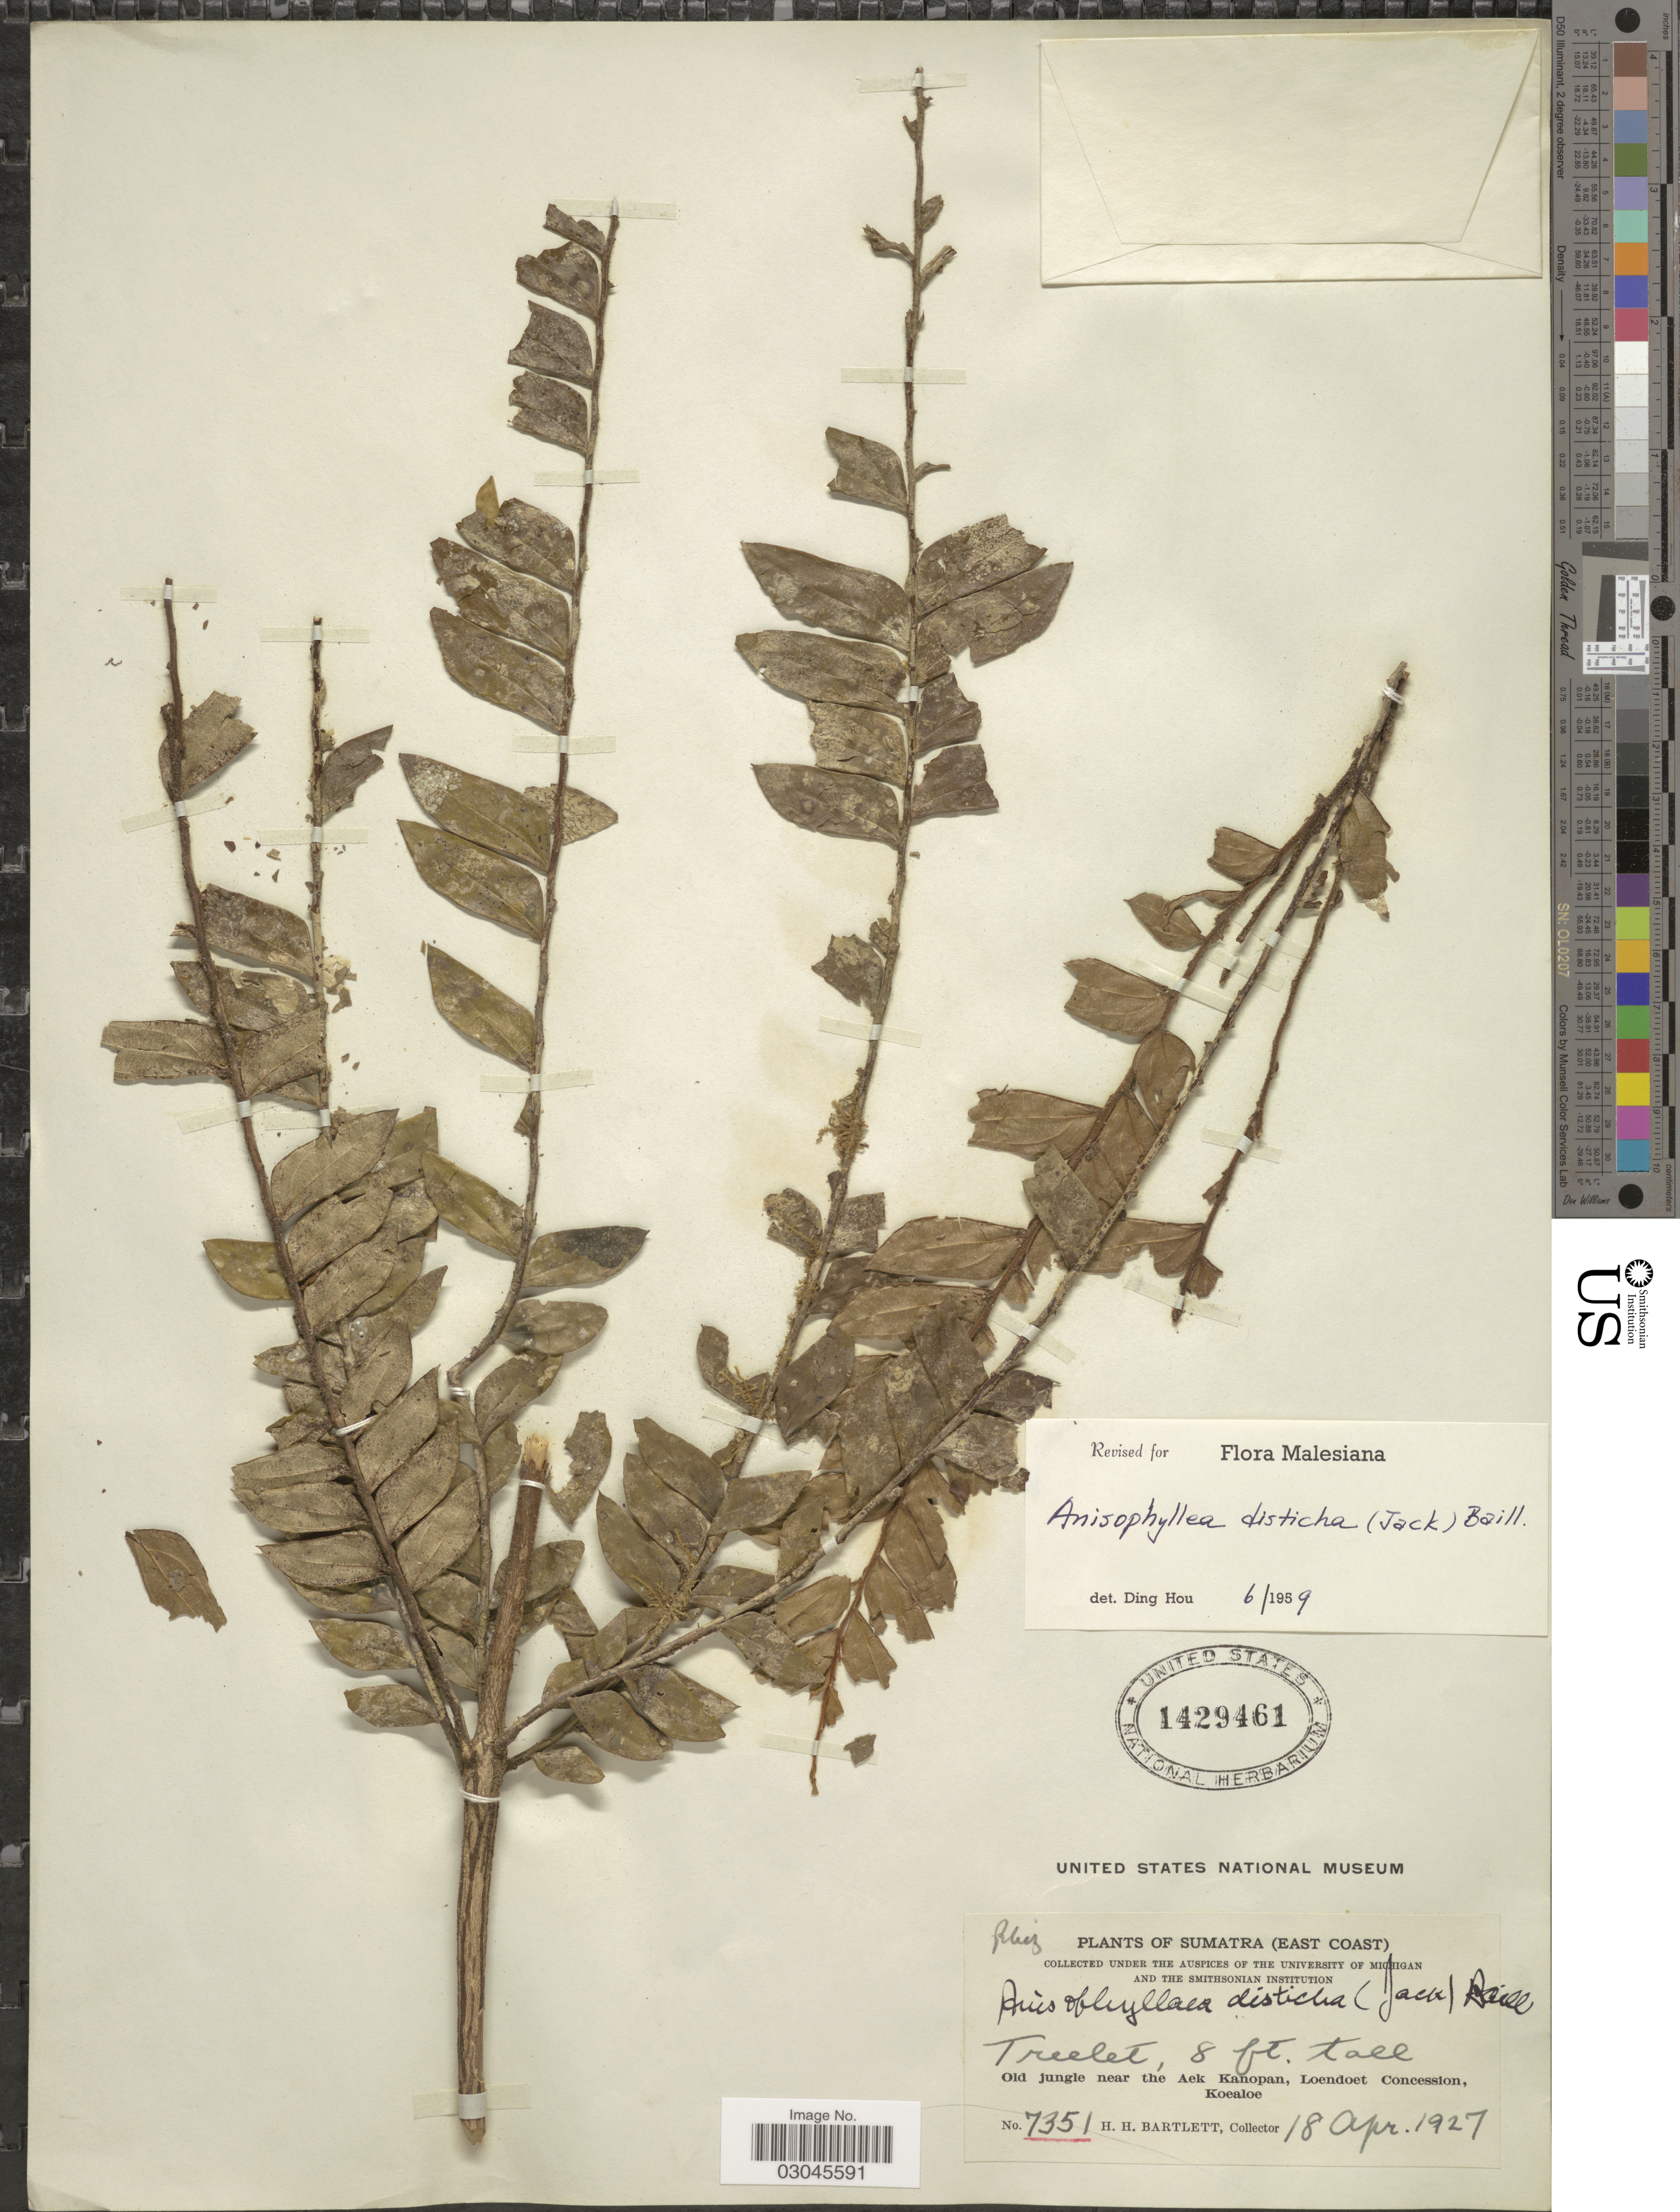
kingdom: Plantae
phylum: Tracheophyta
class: Magnoliopsida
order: Cucurbitales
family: Anisophylleaceae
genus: Anisophyllea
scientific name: Anisophyllea disticha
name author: (Jack) Baill.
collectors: H. H. Bartlett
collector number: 7351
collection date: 1927-04-18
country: Indonesia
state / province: Sumatra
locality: (East Coast). Old jungle near the Aek Kanopan, Loendoet Concession, Koealoe.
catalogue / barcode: US 1429461